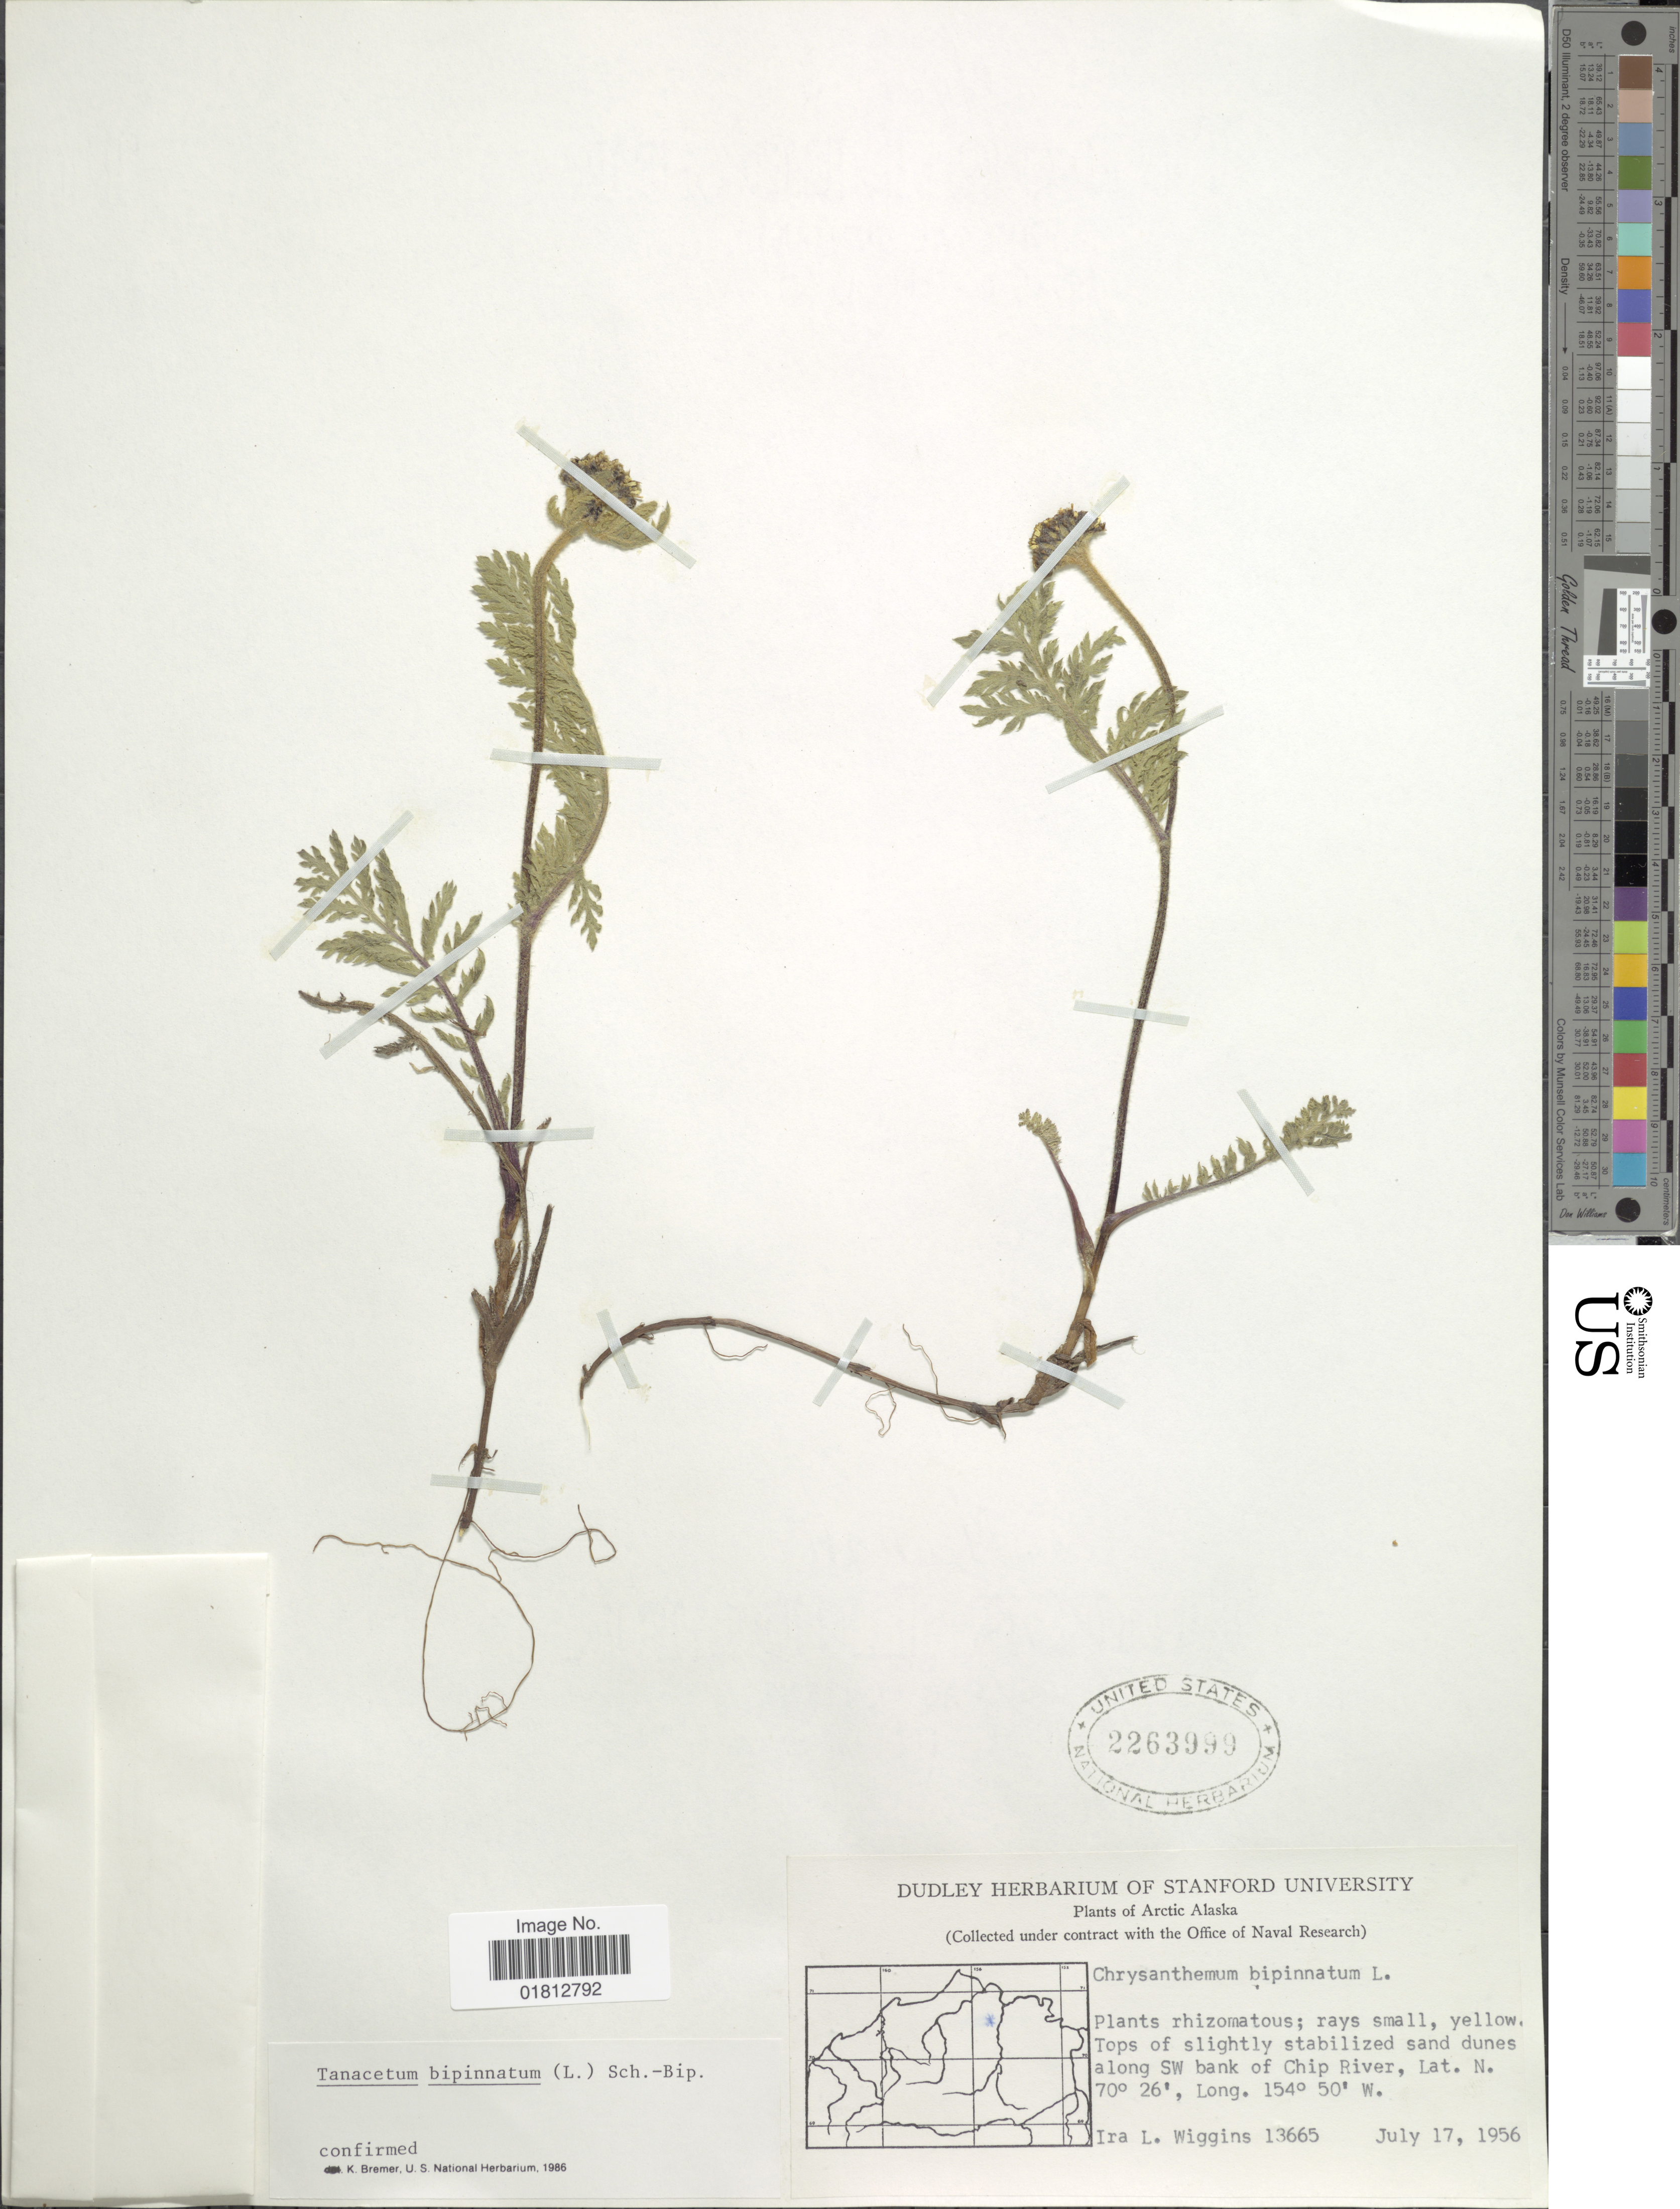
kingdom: Plantae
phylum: Tracheophyta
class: Magnoliopsida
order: Asterales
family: Asteraceae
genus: Tanacetum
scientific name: Tanacetum bipinnatum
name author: (L.) Sch. Bip.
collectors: I. L. Wiggins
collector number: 13665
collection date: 1956-07-17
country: United States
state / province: Alaska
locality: Arctic Alaska, along SW bank of Chip River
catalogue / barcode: US 2263999